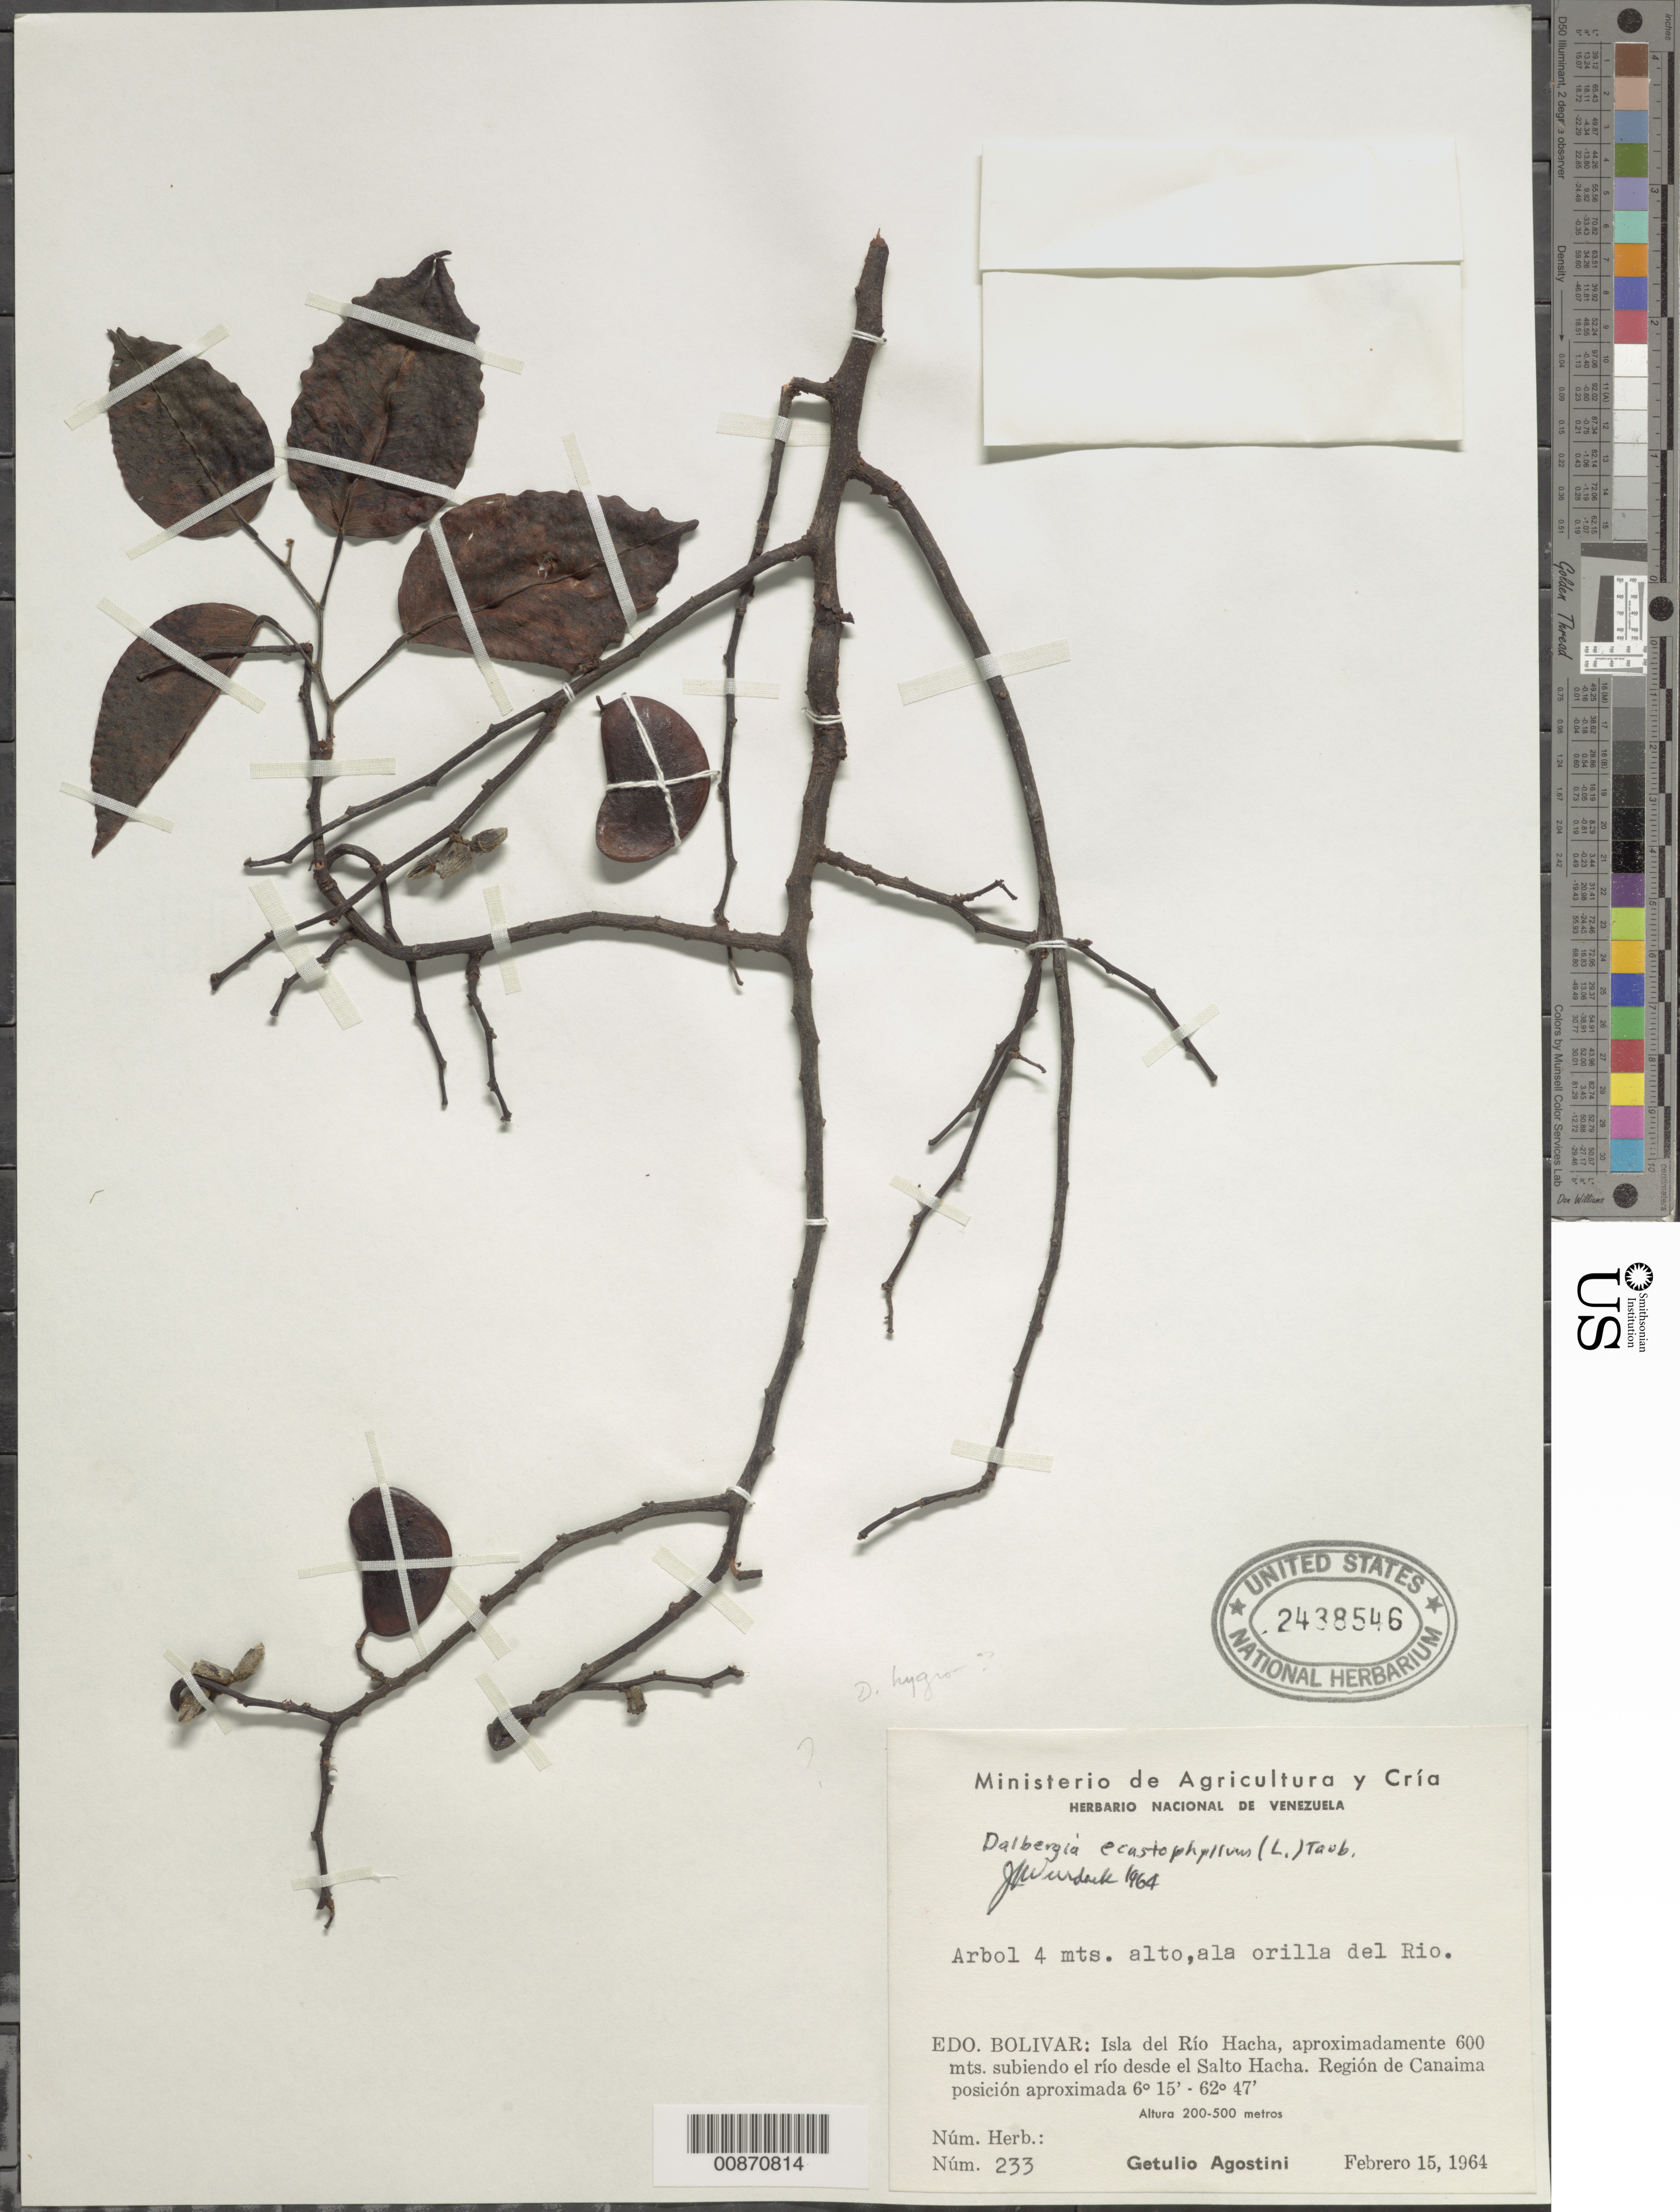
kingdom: Plantae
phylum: Tracheophyta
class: Magnoliopsida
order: Fabales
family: Fabaceae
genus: Dalbergia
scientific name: Dalbergia hygrophila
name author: (Mart. ex Benth.) Hoehne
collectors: G. Agostini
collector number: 233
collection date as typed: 15-Feb-64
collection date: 1964-02-15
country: Venezuela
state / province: Bolívar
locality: Isla del Río Hacha, 600 m subiendo el Salto Hacha; región de Canaima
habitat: Orilla del rio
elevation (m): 200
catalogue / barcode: US 2438546